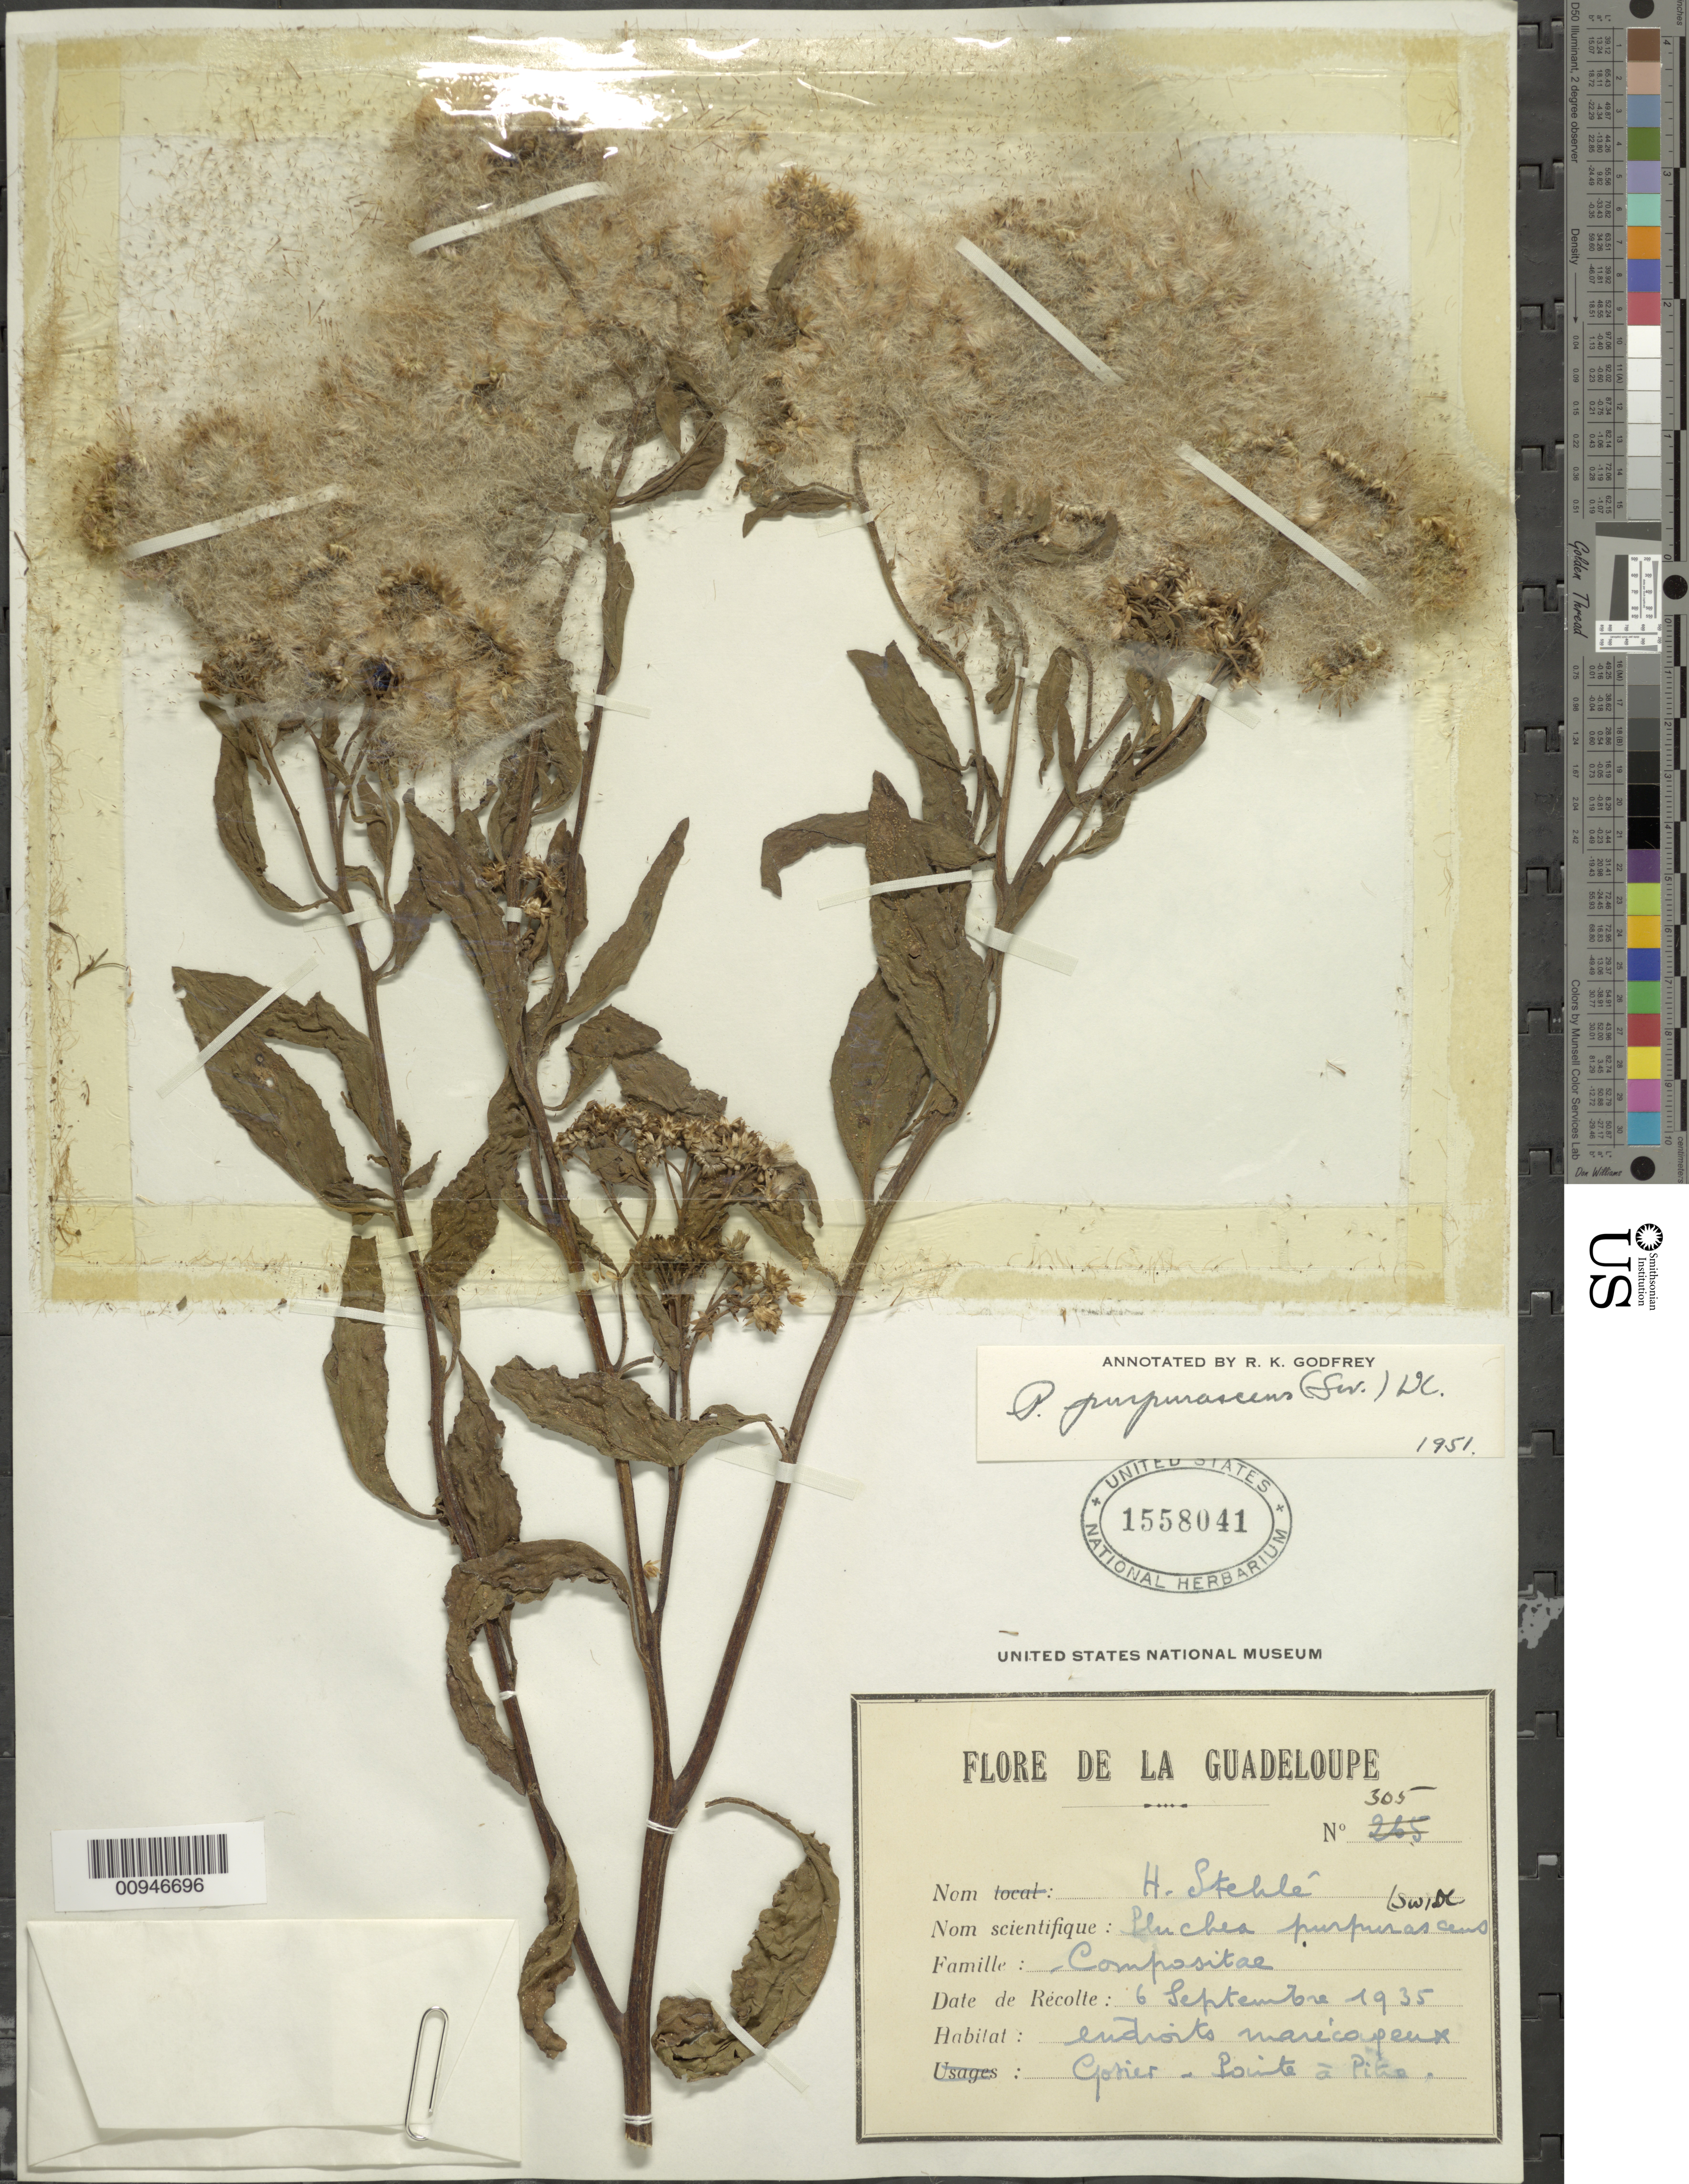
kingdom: Plantae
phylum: Tracheophyta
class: Magnoliopsida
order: Asterales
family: Asteraceae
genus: Pluchea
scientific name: Pluchea odorata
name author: (L.) Cass.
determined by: Godfrey, R. K.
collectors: H. Stehlé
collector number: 305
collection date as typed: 06 Sep 1935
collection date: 1935-09-06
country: Guadeloupe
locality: Gosier, Pointe à Pitre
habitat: Endrioits maricoupeux (?)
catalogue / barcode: US 1558041